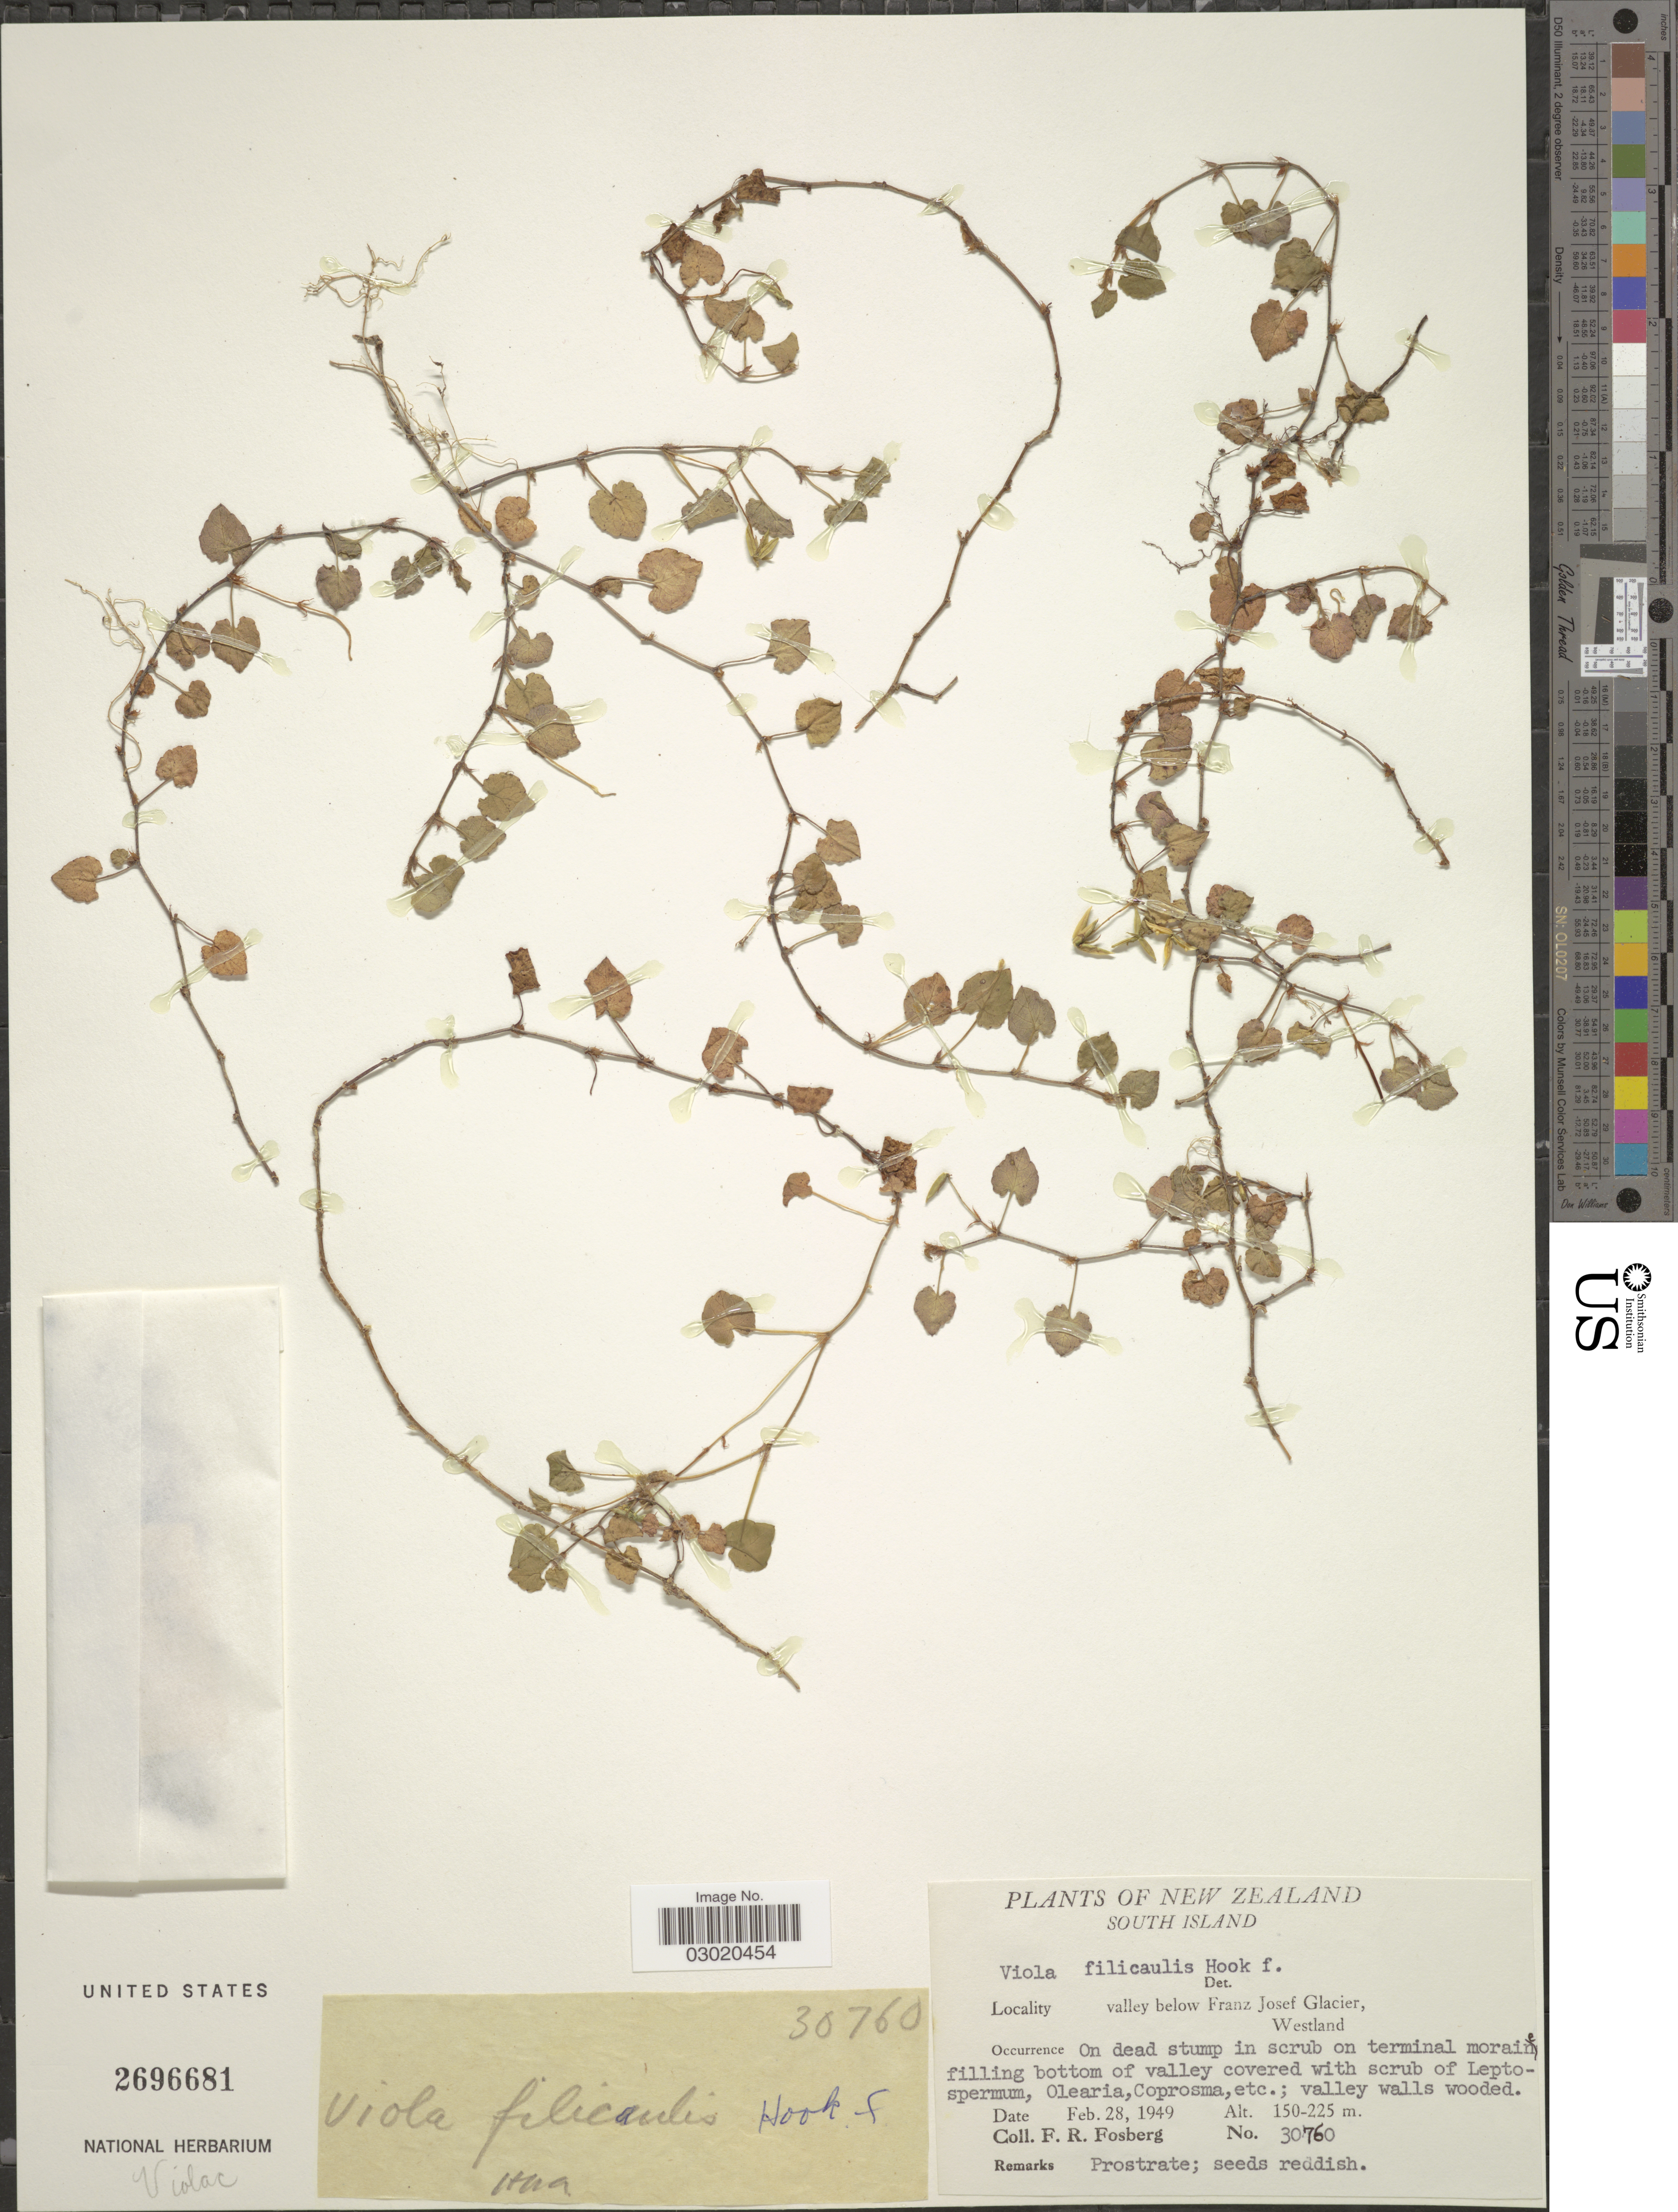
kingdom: Plantae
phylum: Tracheophyta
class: Magnoliopsida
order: Malpighiales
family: Violaceae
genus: Viola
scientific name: Viola filicaulis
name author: Hook. f.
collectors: F. R. Fosberg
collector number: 30760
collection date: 1949-02-28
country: New Zealand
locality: South Island, valley below Franz Josed Glacier, Westland.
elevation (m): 150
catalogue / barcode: US 2696681